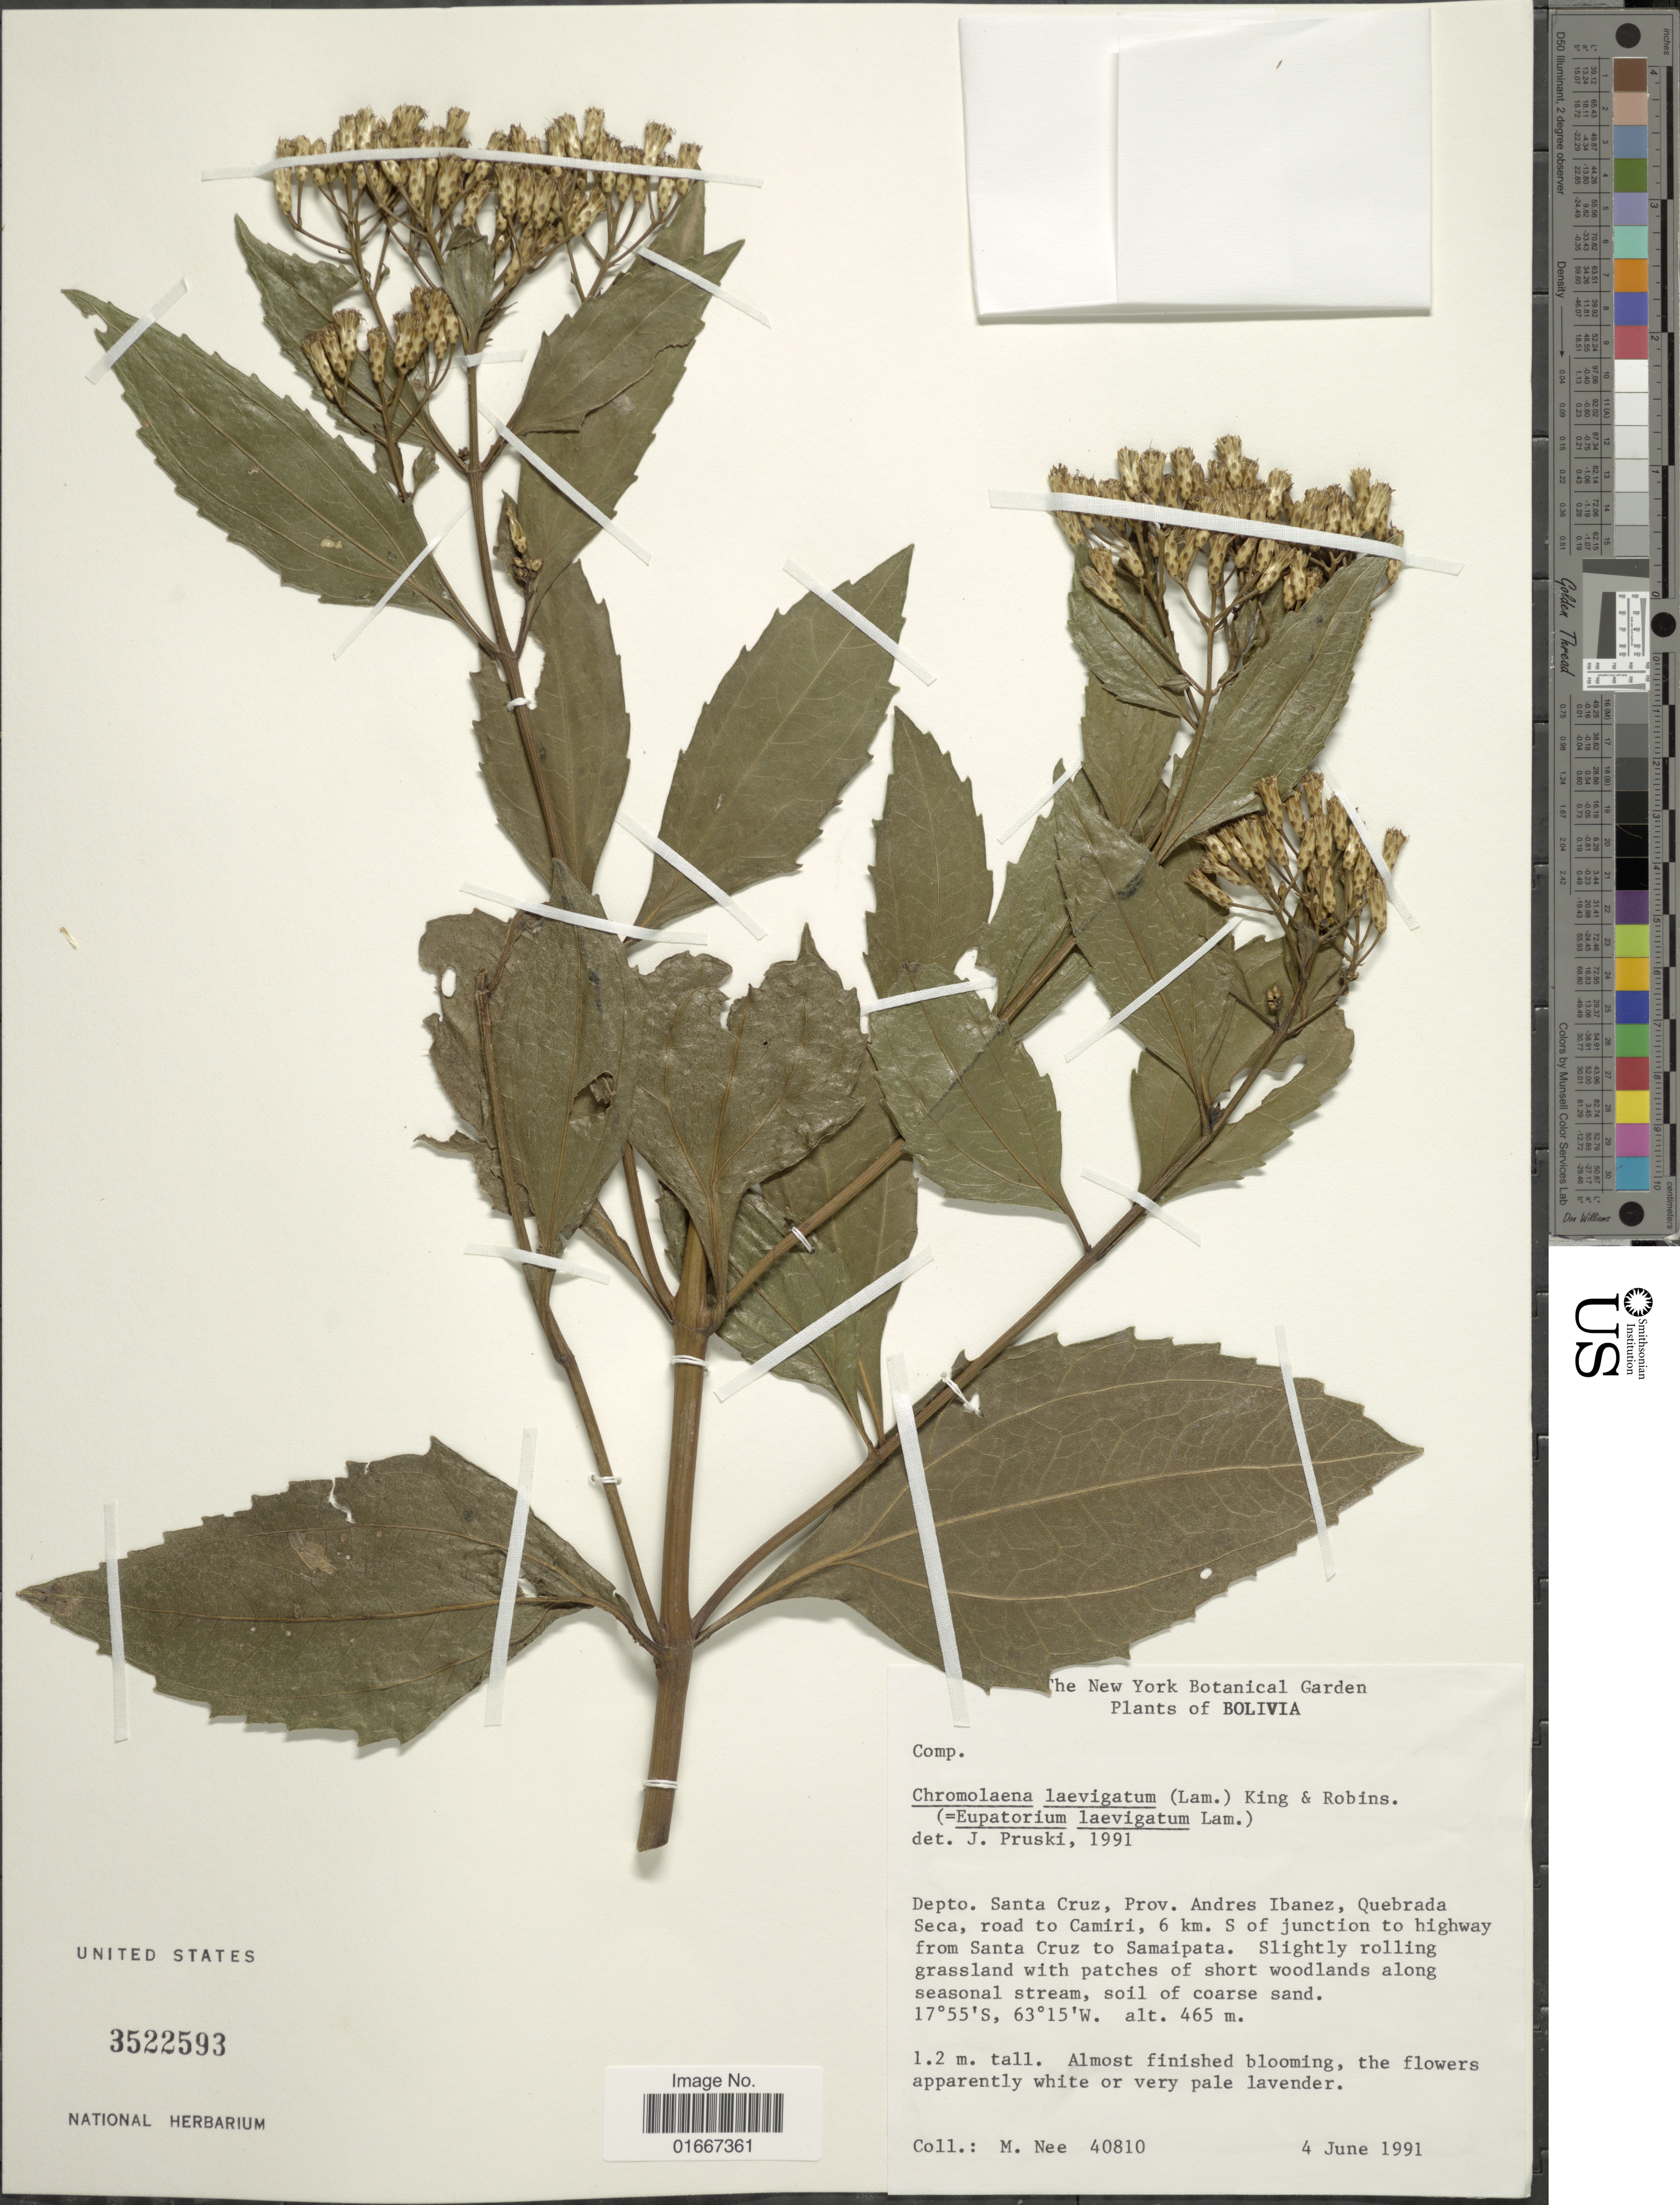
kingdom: Plantae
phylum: Tracheophyta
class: Magnoliopsida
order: Asterales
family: Asteraceae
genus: Chromolaena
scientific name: Chromolaena laevigata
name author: (Lam.) R.M. King & H. Rob.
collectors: M. Nee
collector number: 40810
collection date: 1991-06-04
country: Bolivia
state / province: Santa Cruz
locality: Prov. Andres Ibanez, Quebrada Seca, road to Camiri, 6 km S of junction to highway from Santa Cruz to Samaipata.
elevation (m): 465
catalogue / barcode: US 3522593